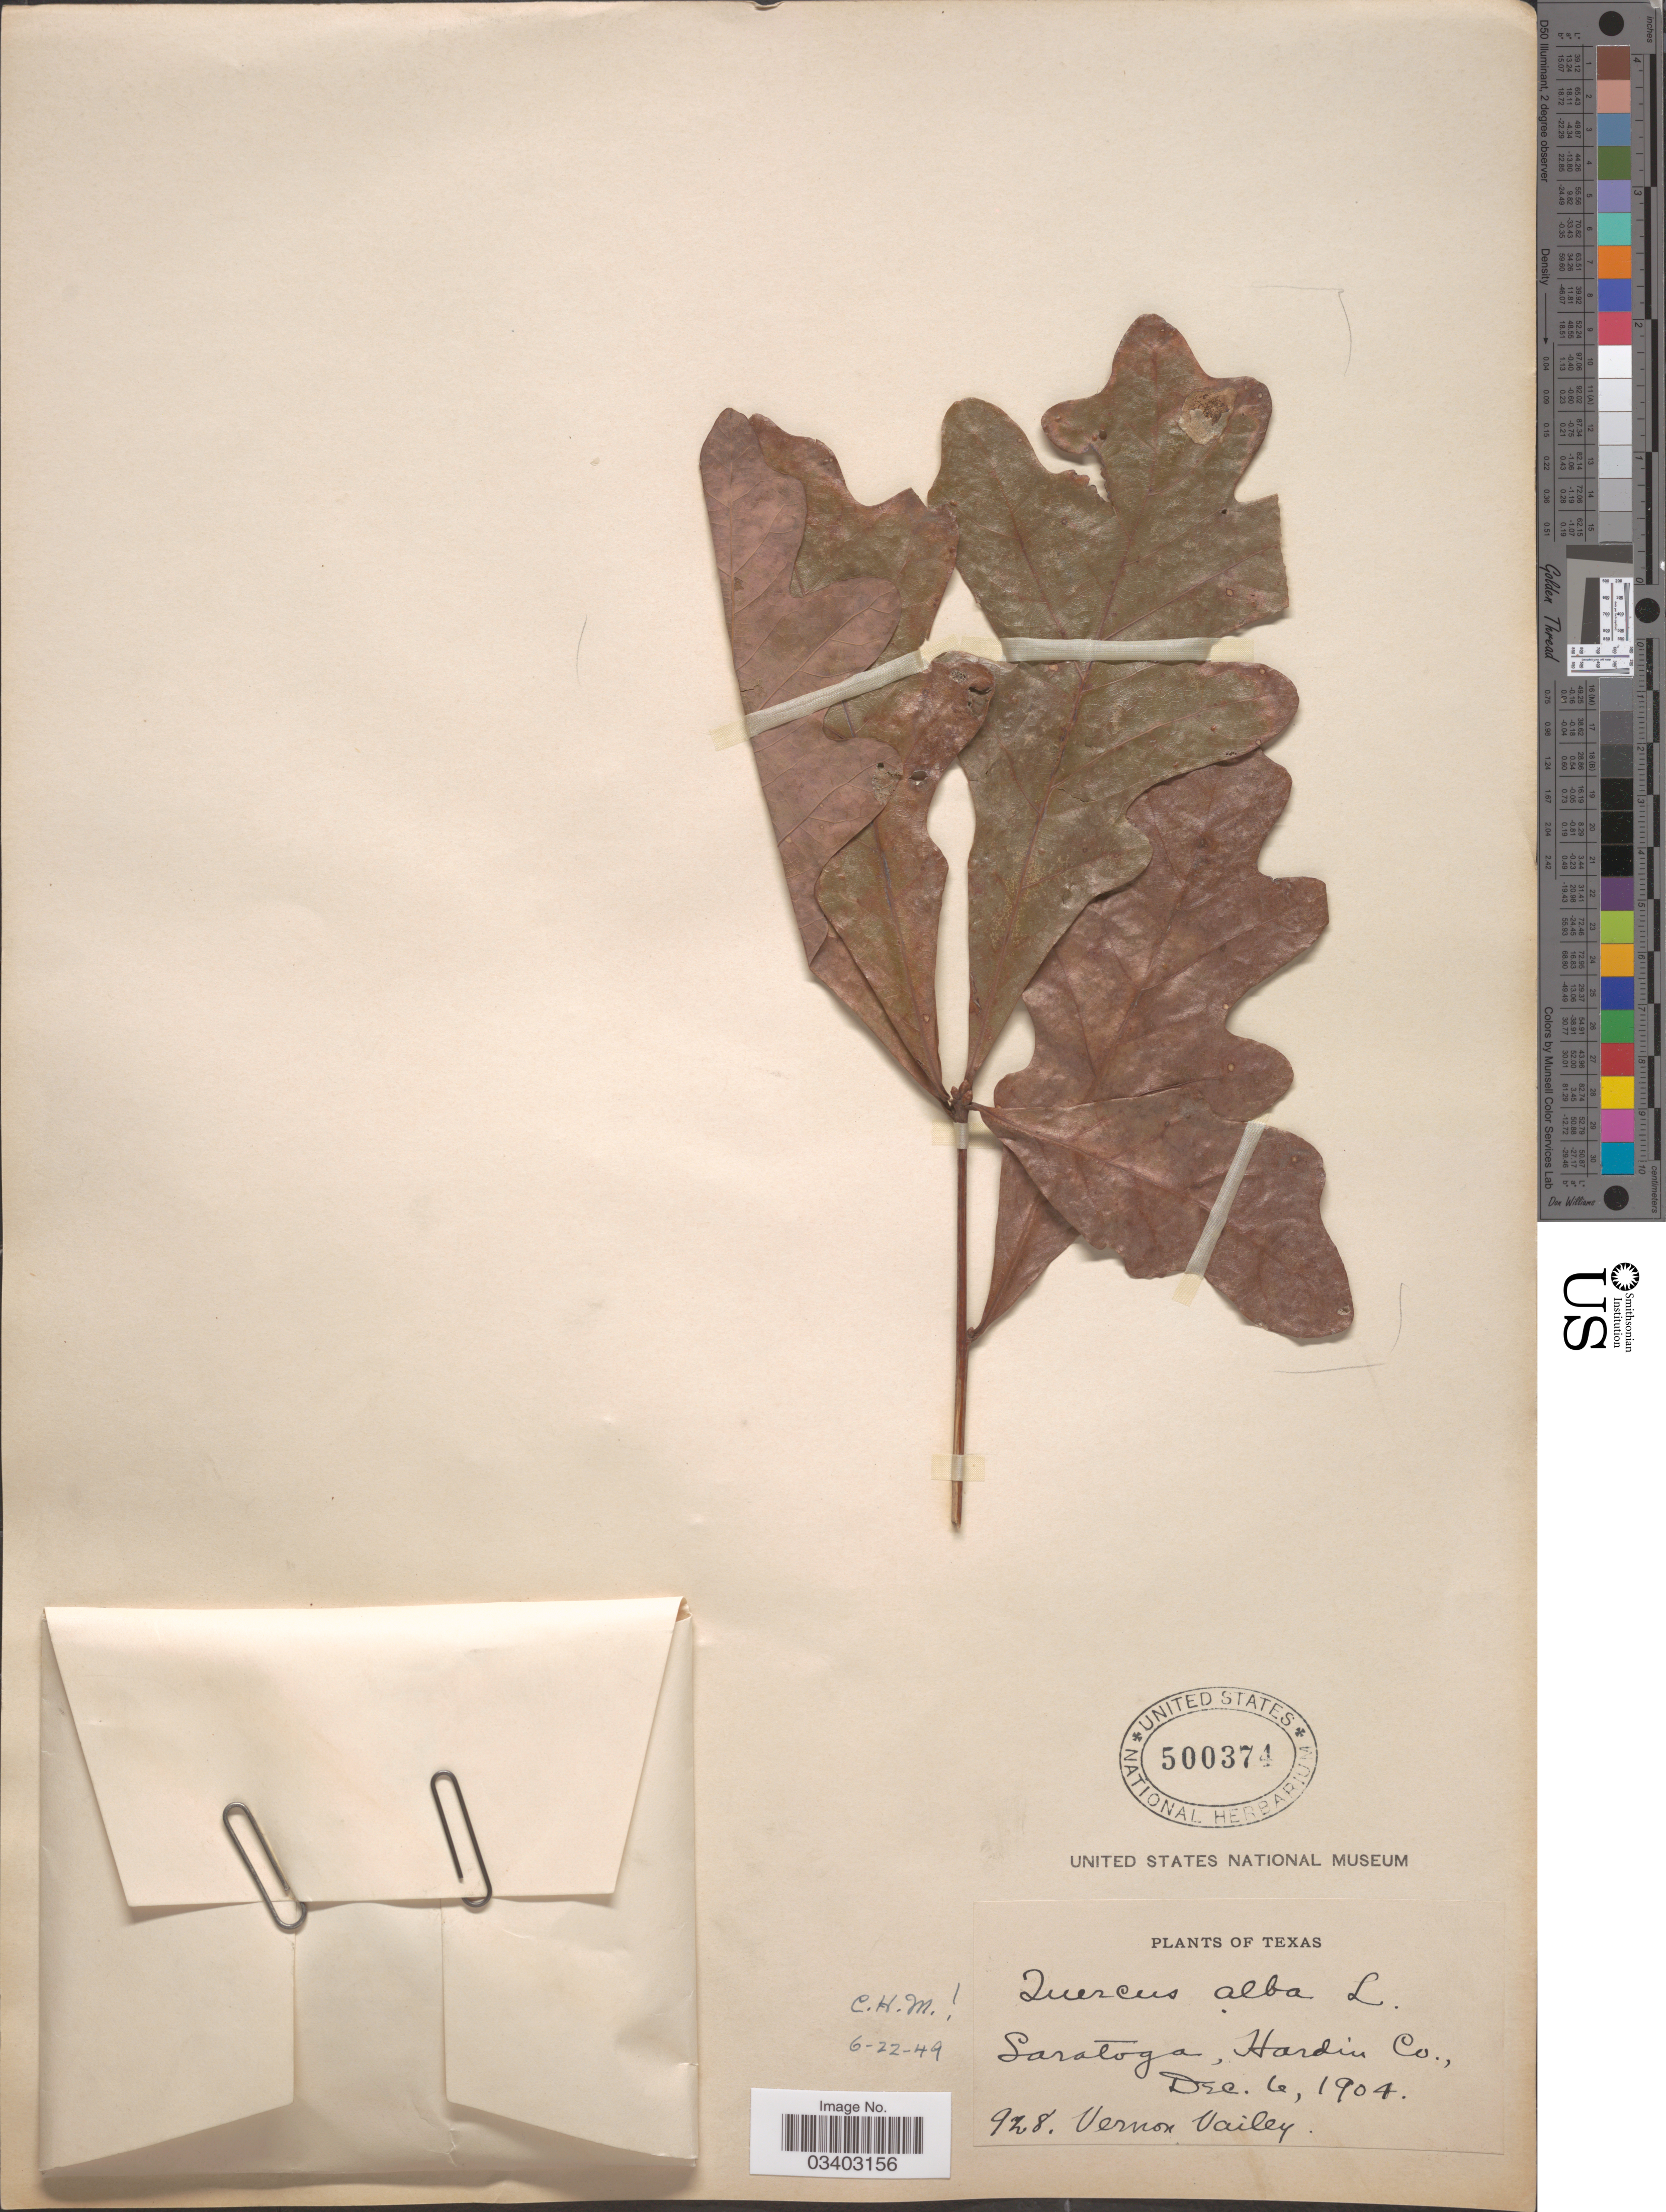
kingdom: Plantae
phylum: Tracheophyta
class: Magnoliopsida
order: Fagales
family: Fagaceae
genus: Quercus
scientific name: Quercus alba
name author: L.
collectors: V. Vailey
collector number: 928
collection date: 1904-12-06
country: United States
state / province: Texas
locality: Saratoga, Hardin Co.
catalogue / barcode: US 500374